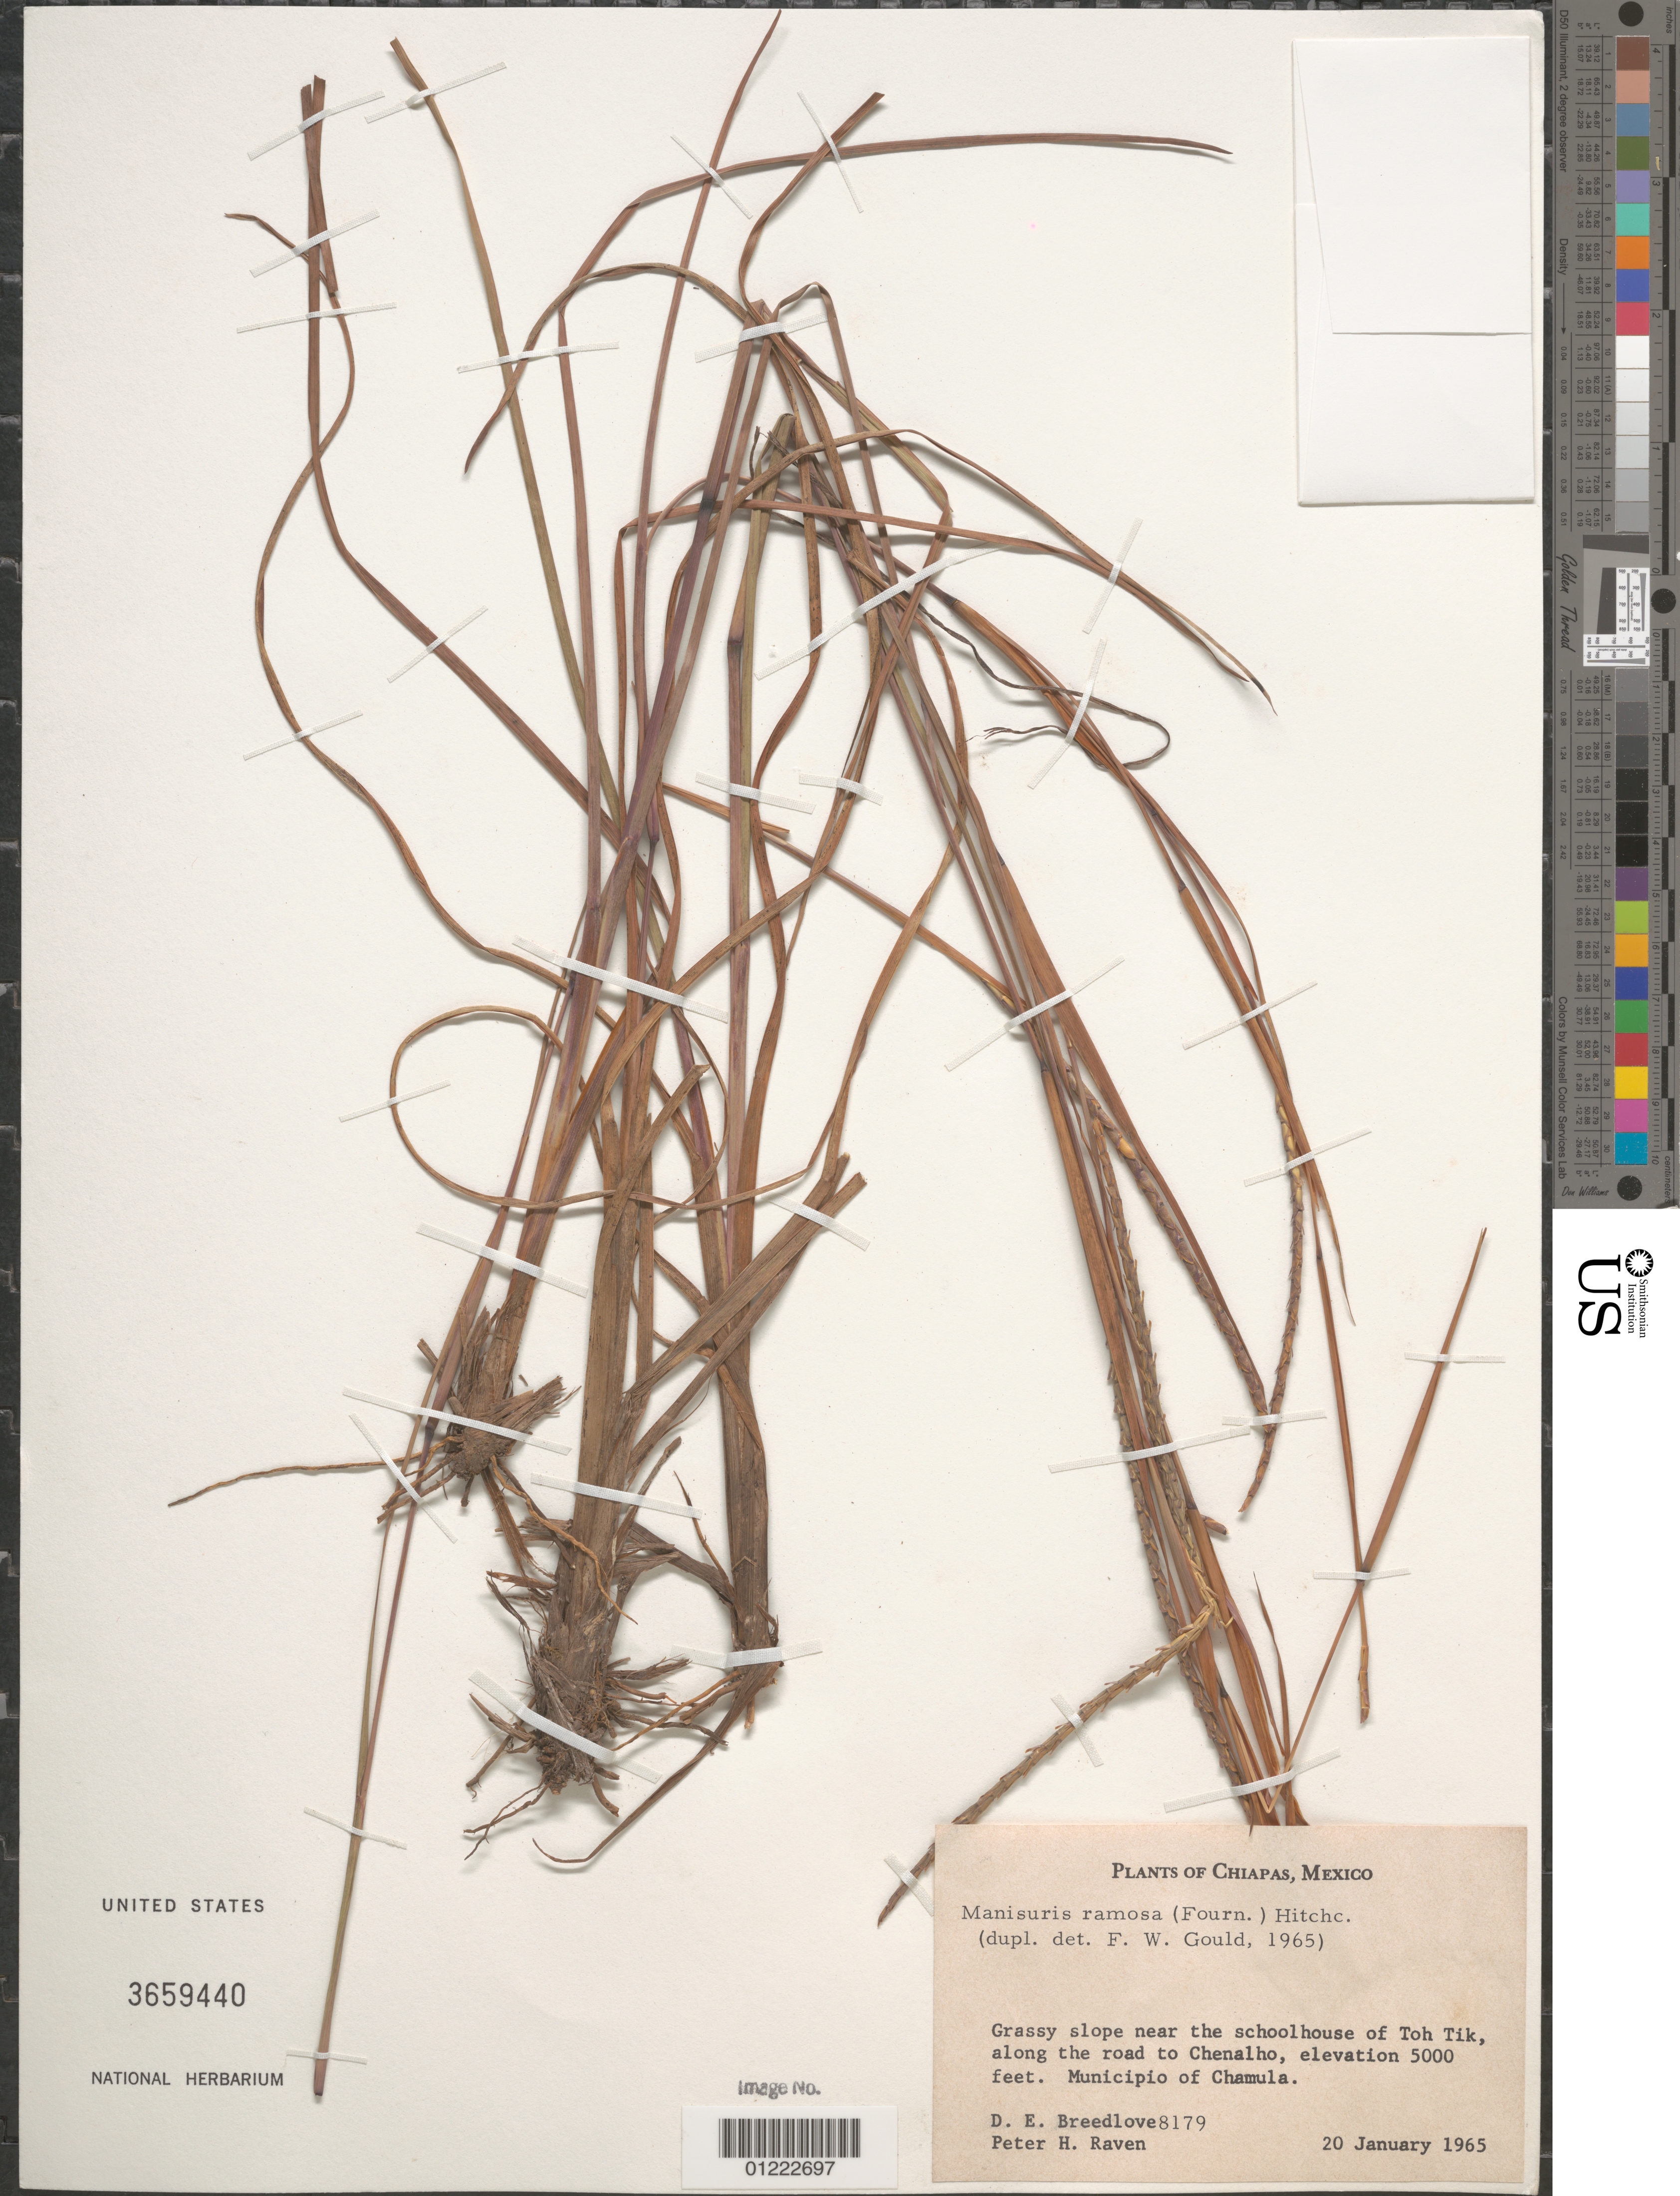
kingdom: Plantae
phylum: Tracheophyta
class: Liliopsida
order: Poales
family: Poaceae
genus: Mnesithea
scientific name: Mnesithea ramosa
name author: (E. Fourn.) de Koning & Sosef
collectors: D. E. Breedlove & P. H. Raven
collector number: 8179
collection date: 1965-01-20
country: Mexico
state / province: Chiapas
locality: Grassy slope near the schoolhouse of Toh Tik, along the road to Chenalho, Municipio of Chamula.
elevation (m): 1524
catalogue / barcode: US 3659440